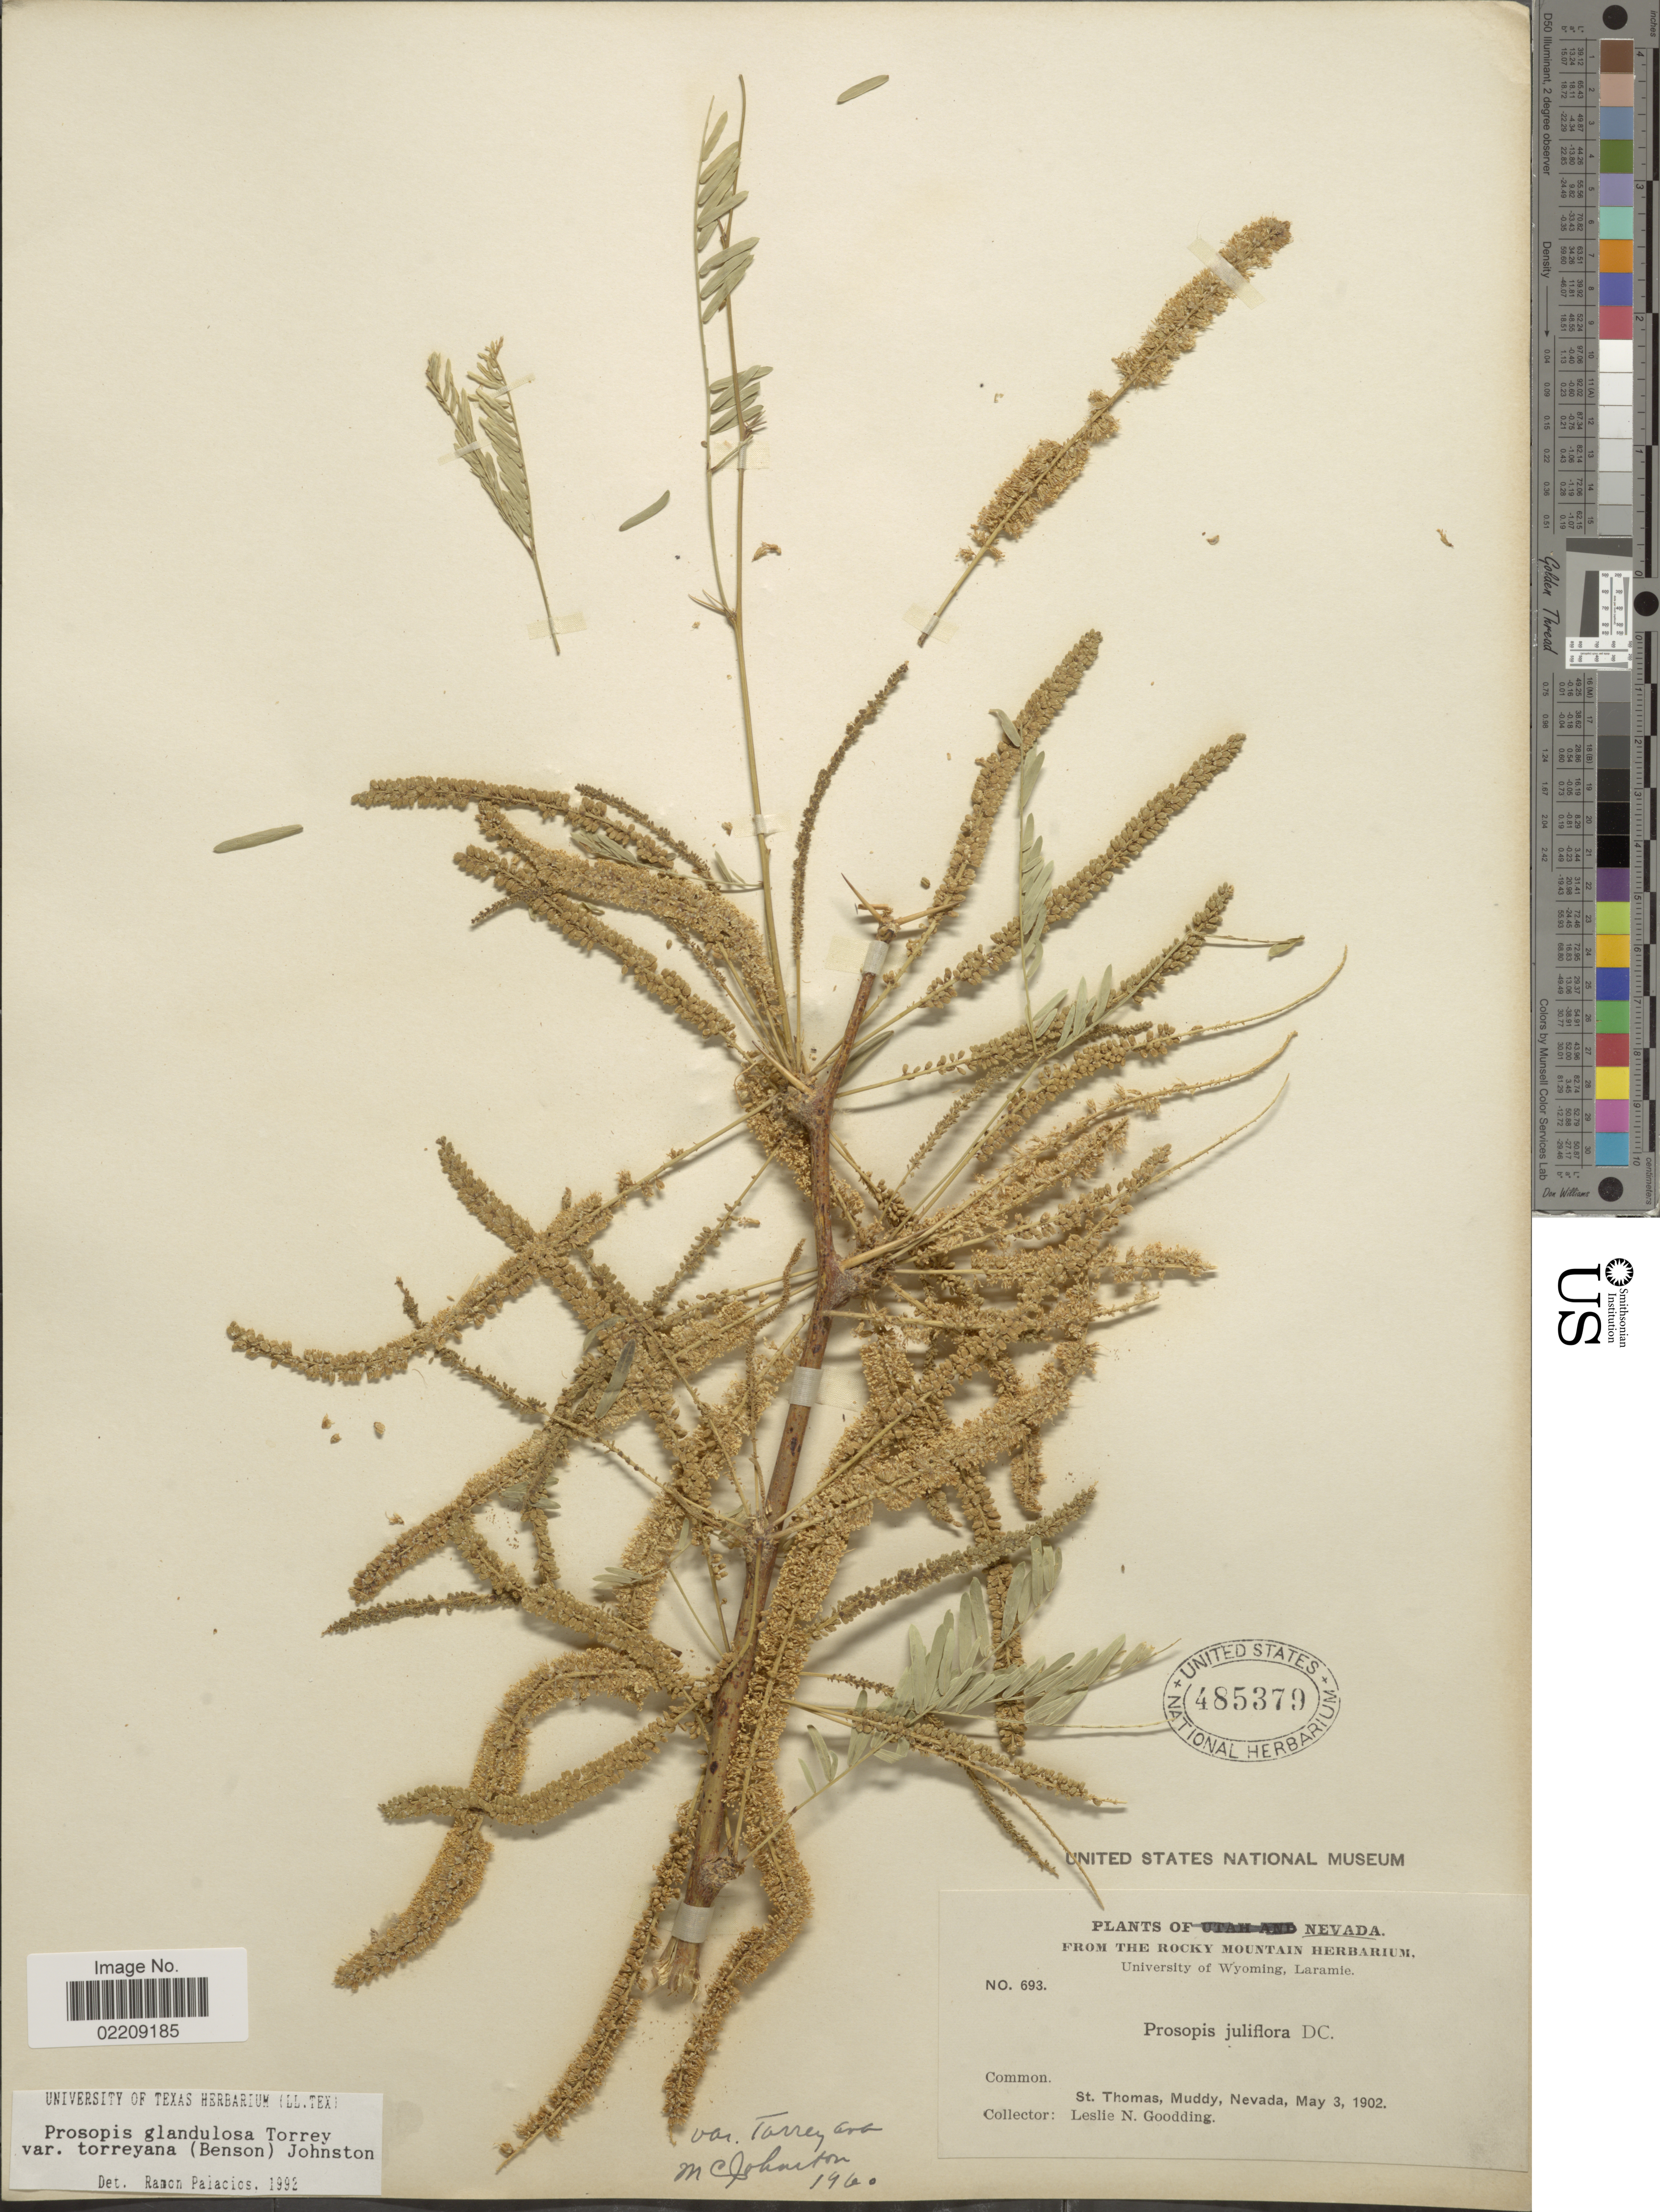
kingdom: Plantae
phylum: Tracheophyta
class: Magnoliopsida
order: Fabales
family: Fabaceae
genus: Neltuma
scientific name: Neltuma odorata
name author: (Torr. & Frém.) C. E. Hughes & G.P. Lewis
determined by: Strong, Mark T., (BOT), Smithsonian Institution - National Museum of Natural History (UNITED STATES)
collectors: L. N. Goodding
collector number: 693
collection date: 1902-05-03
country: United States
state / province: Nevada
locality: Common. St Thomas, Muddy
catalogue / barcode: US 485379